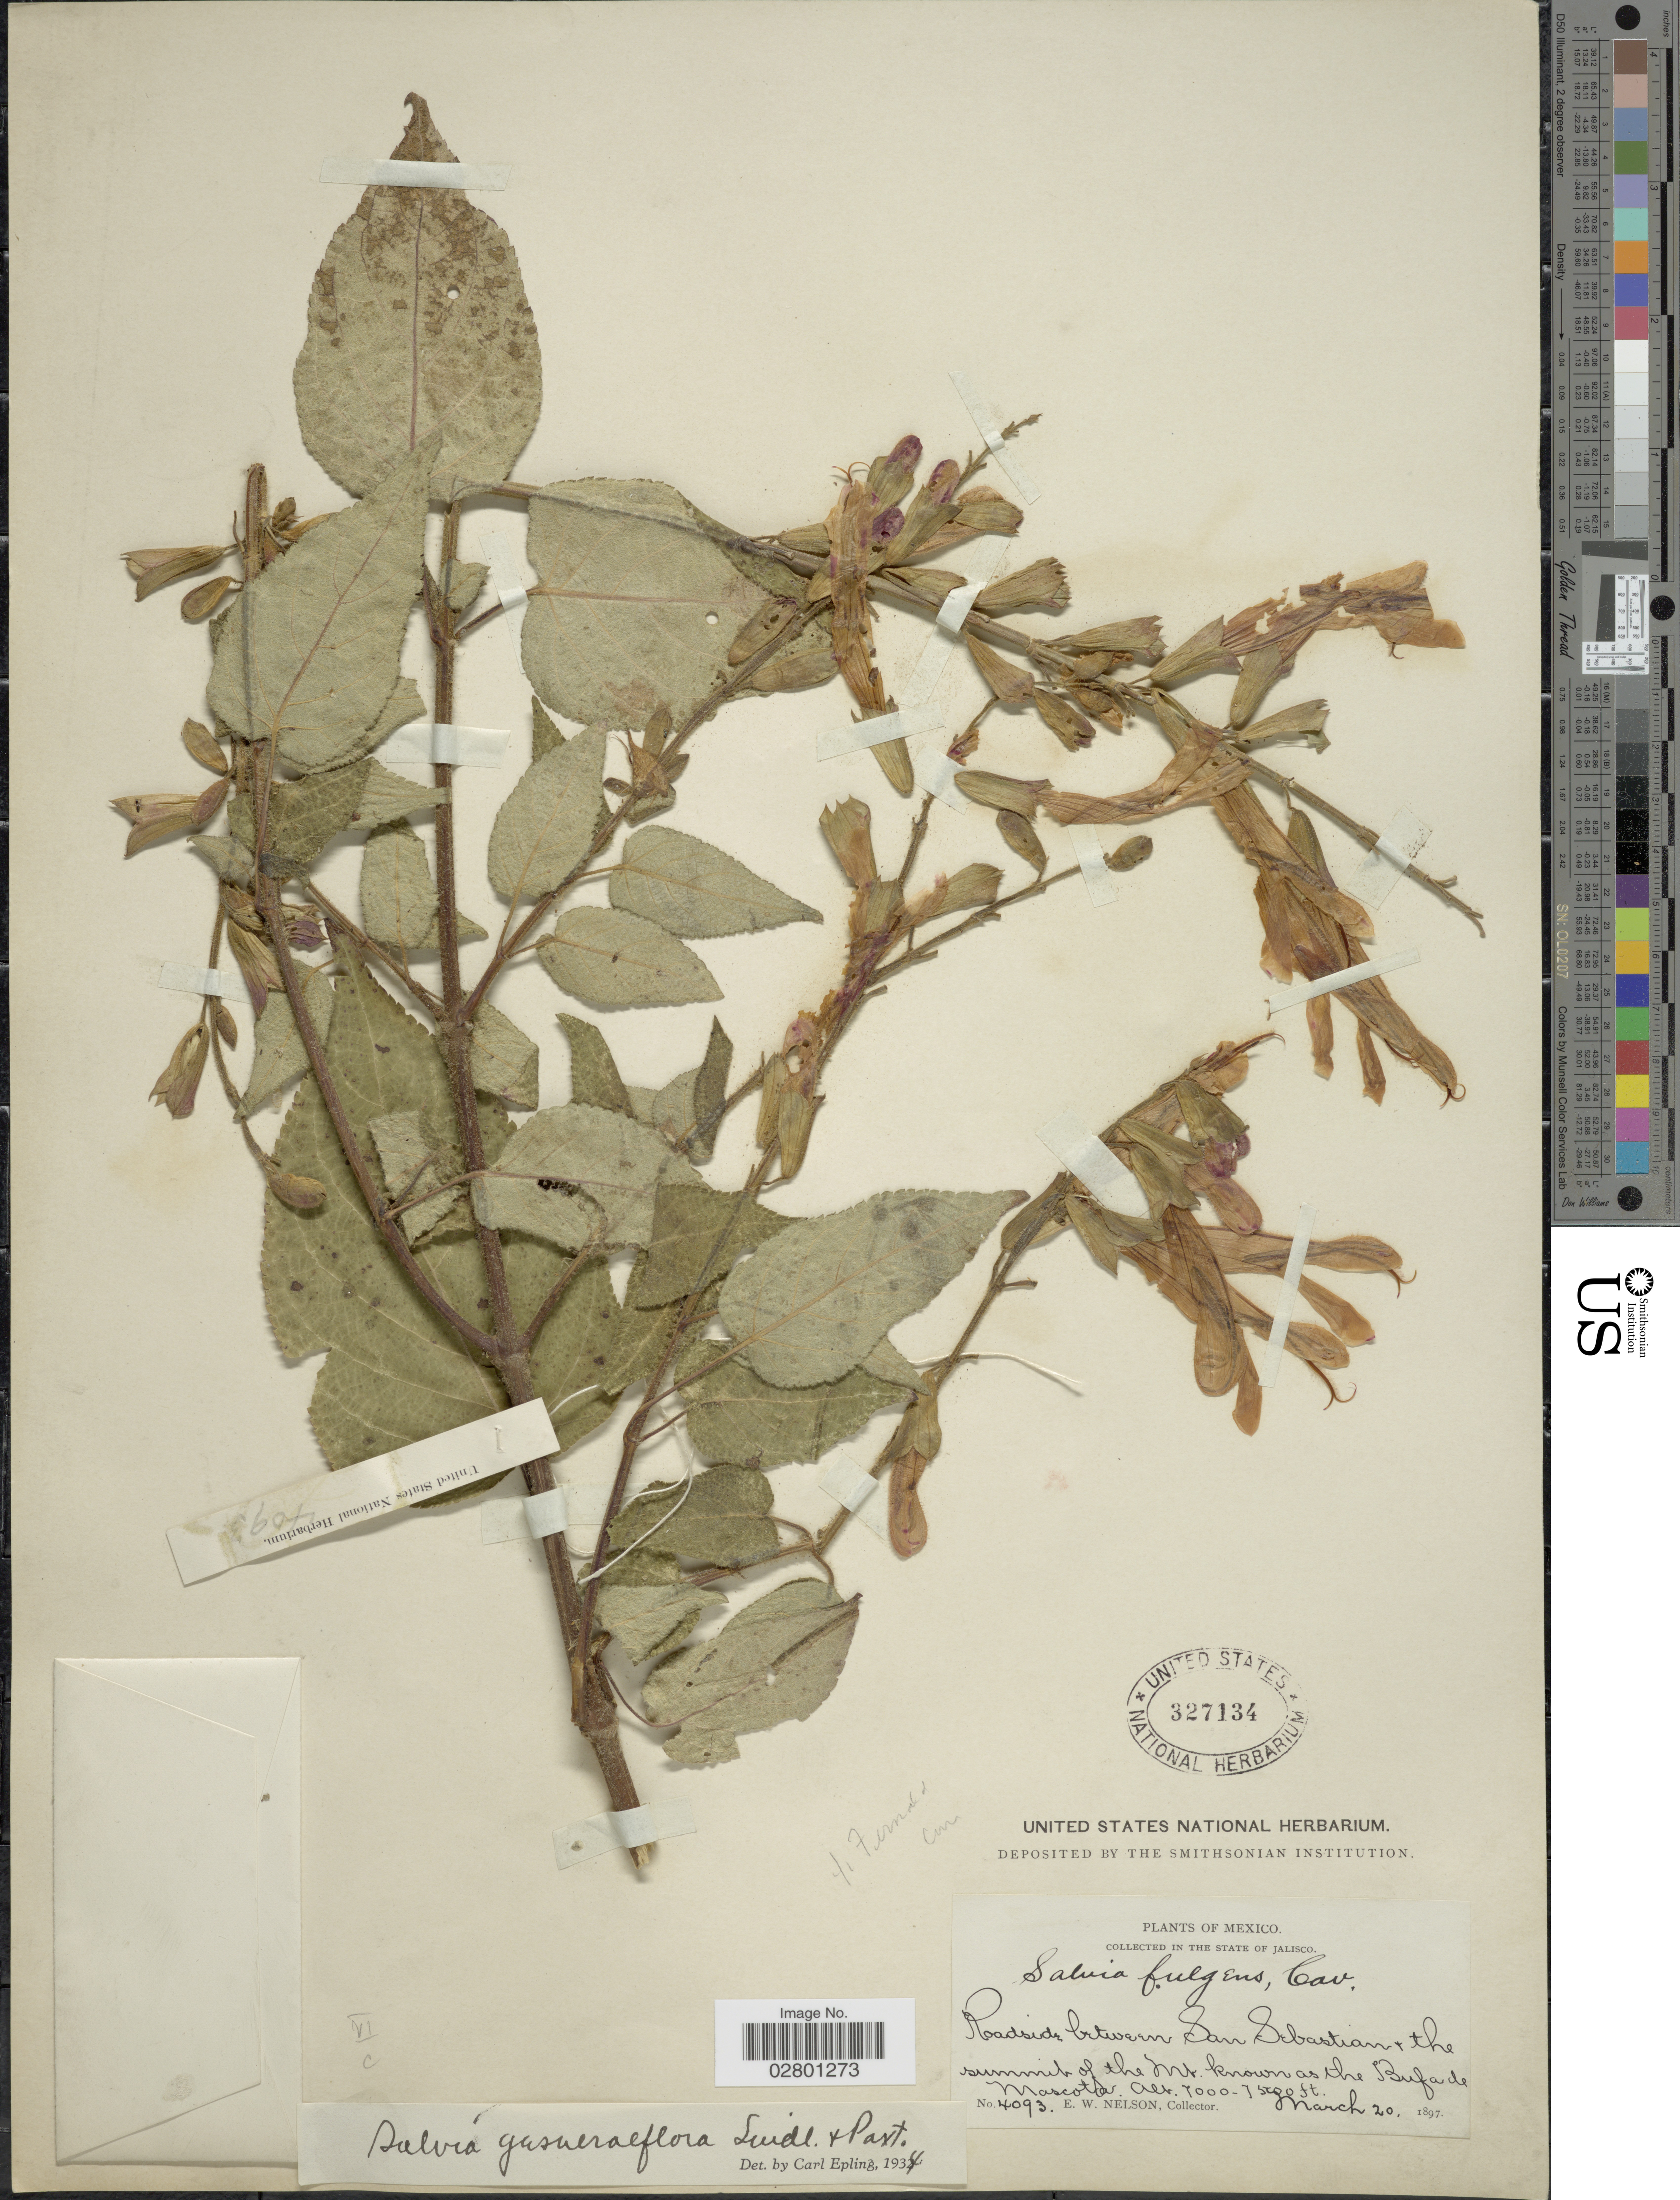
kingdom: Plantae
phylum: Tracheophyta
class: Magnoliopsida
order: Lamiales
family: Lamiaceae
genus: Salvia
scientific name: Salvia gesneriiflora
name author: Lindl. & Paxton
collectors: E. W. Nelson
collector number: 4093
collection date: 1897-03-20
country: Mexico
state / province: Jalisco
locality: Roadside between San Sebastian & the summit of the Mt. known as the Bufade Mascota.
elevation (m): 2134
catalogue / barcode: US 327134